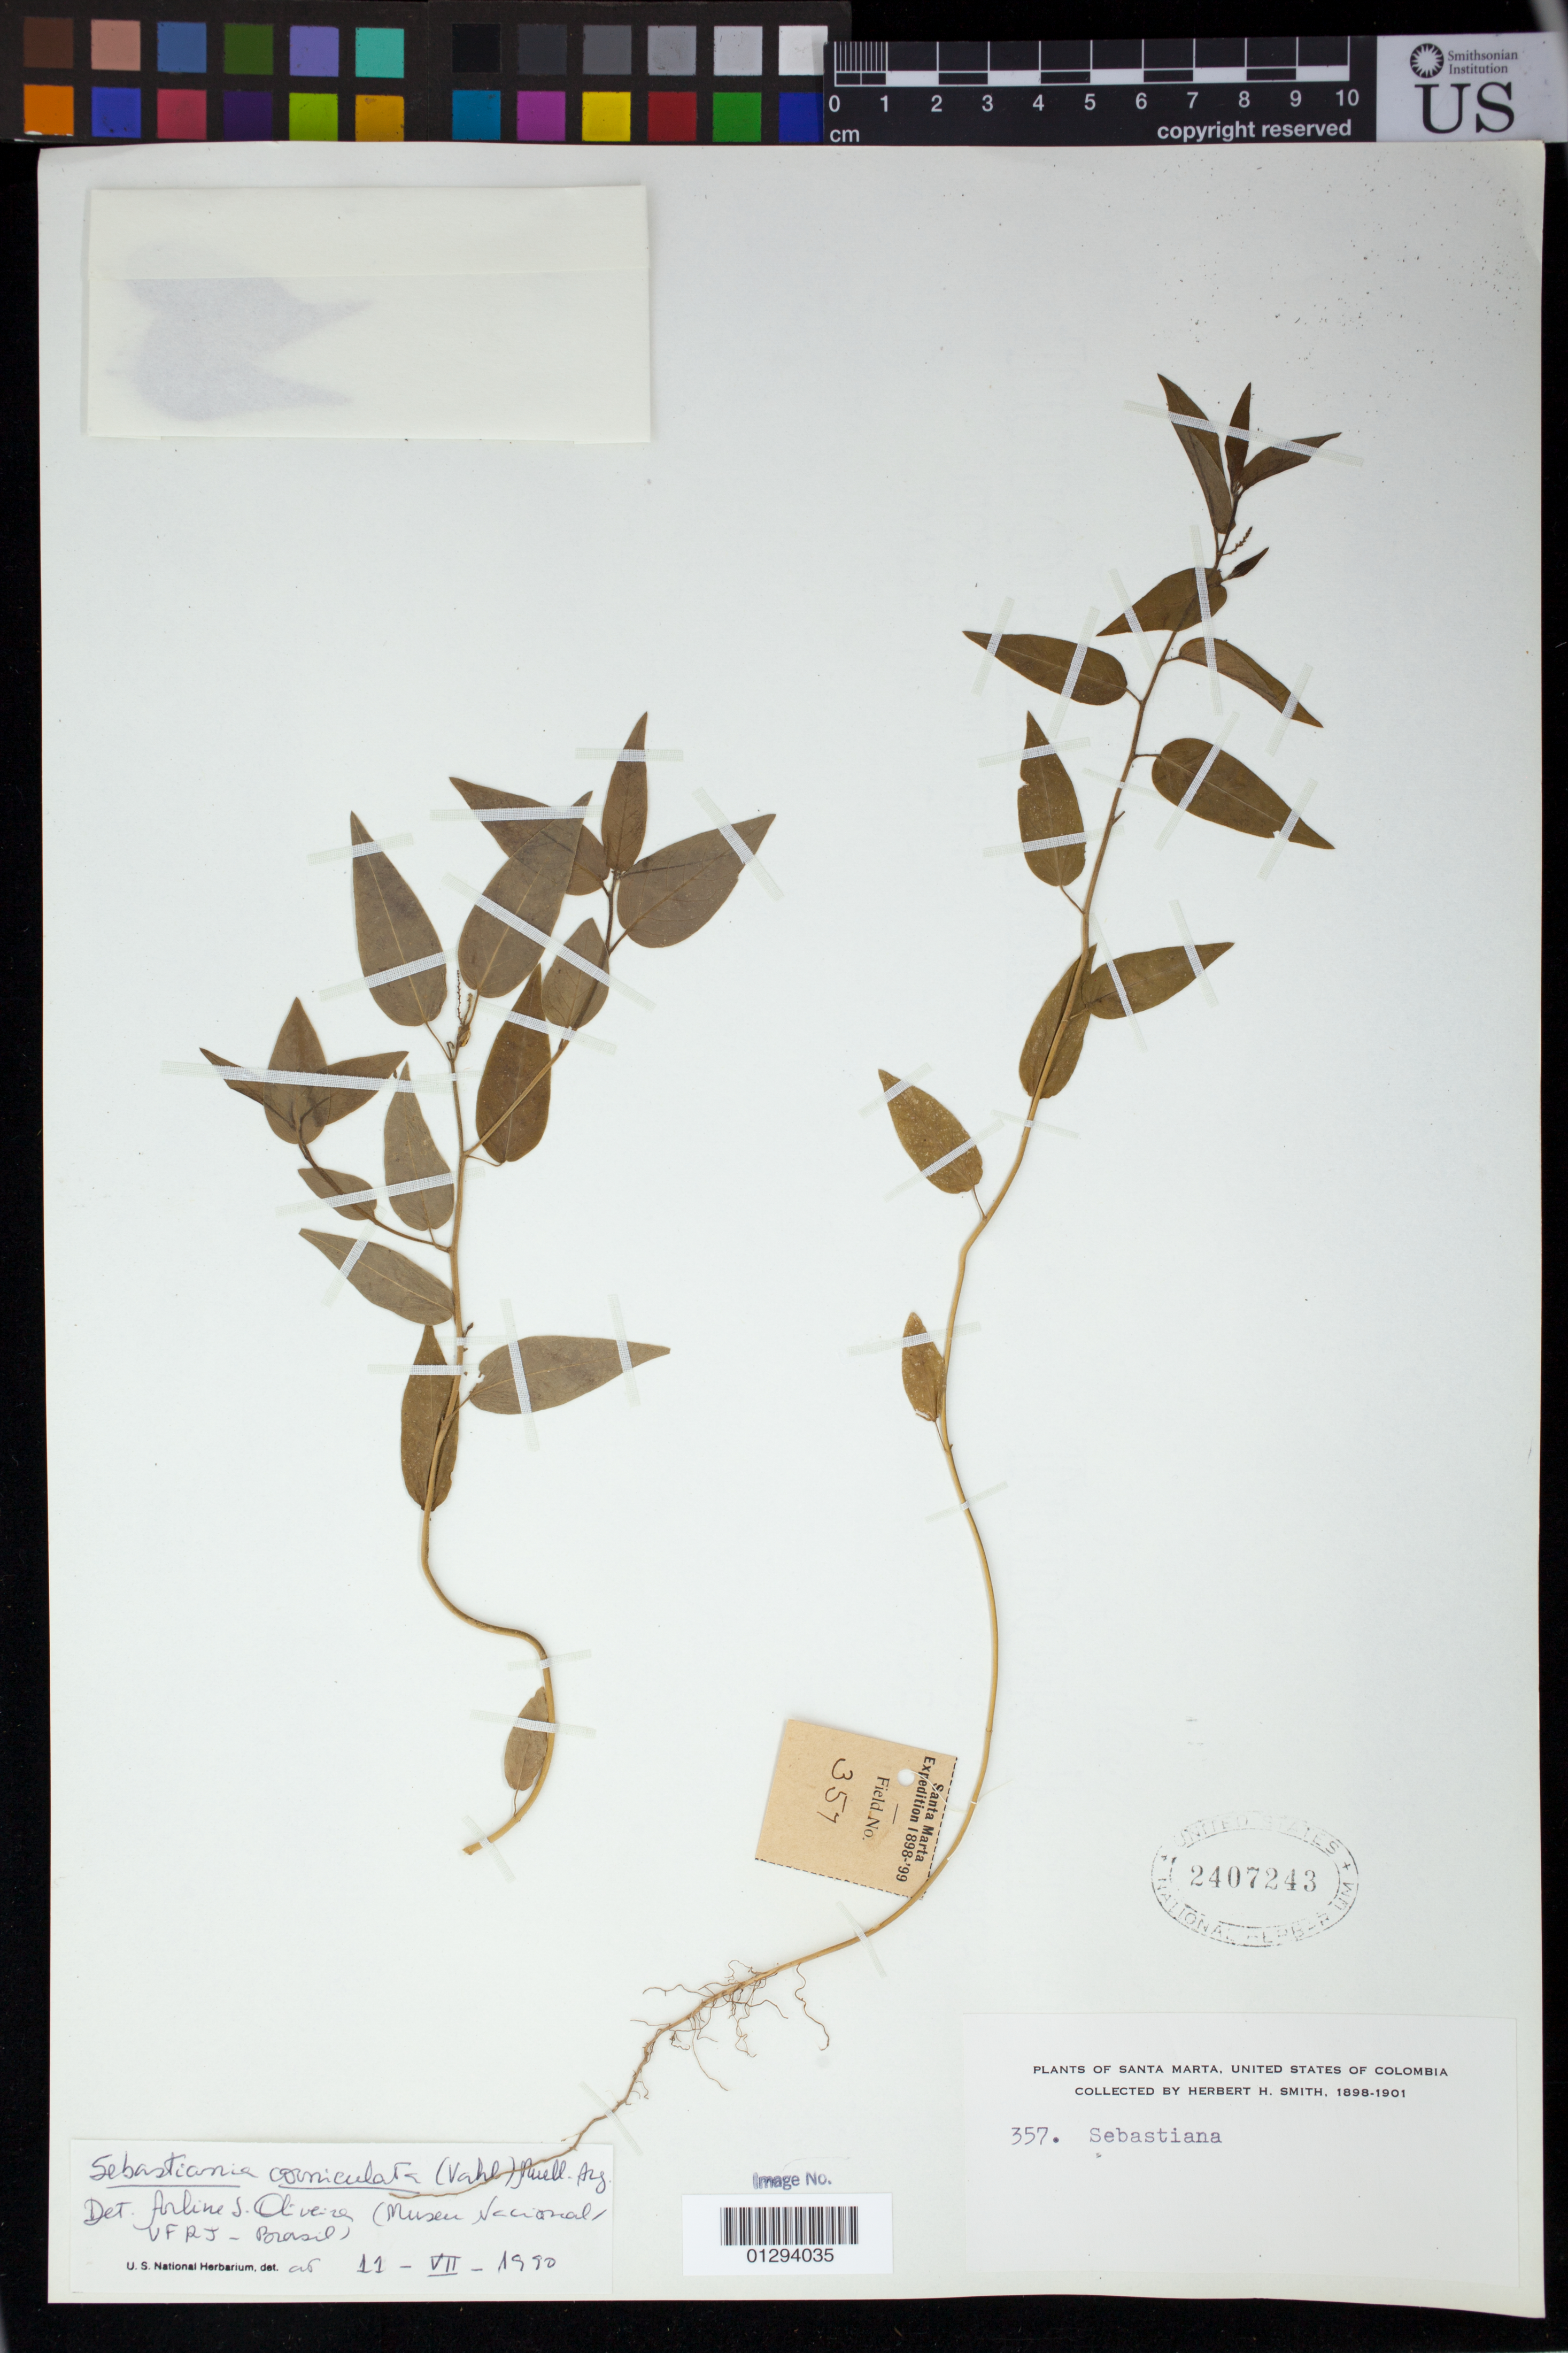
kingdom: Plantae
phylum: Tracheophyta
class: Magnoliopsida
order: Malpighiales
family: Euphorbiaceae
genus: Sebastiania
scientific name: Sebastiania commersoniana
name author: (Baill.) L.B. Sm. & Downs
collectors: H. H. Smith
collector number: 357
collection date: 1898/1901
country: Colombia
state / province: Magdalena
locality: Santa Marta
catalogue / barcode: US 2407243